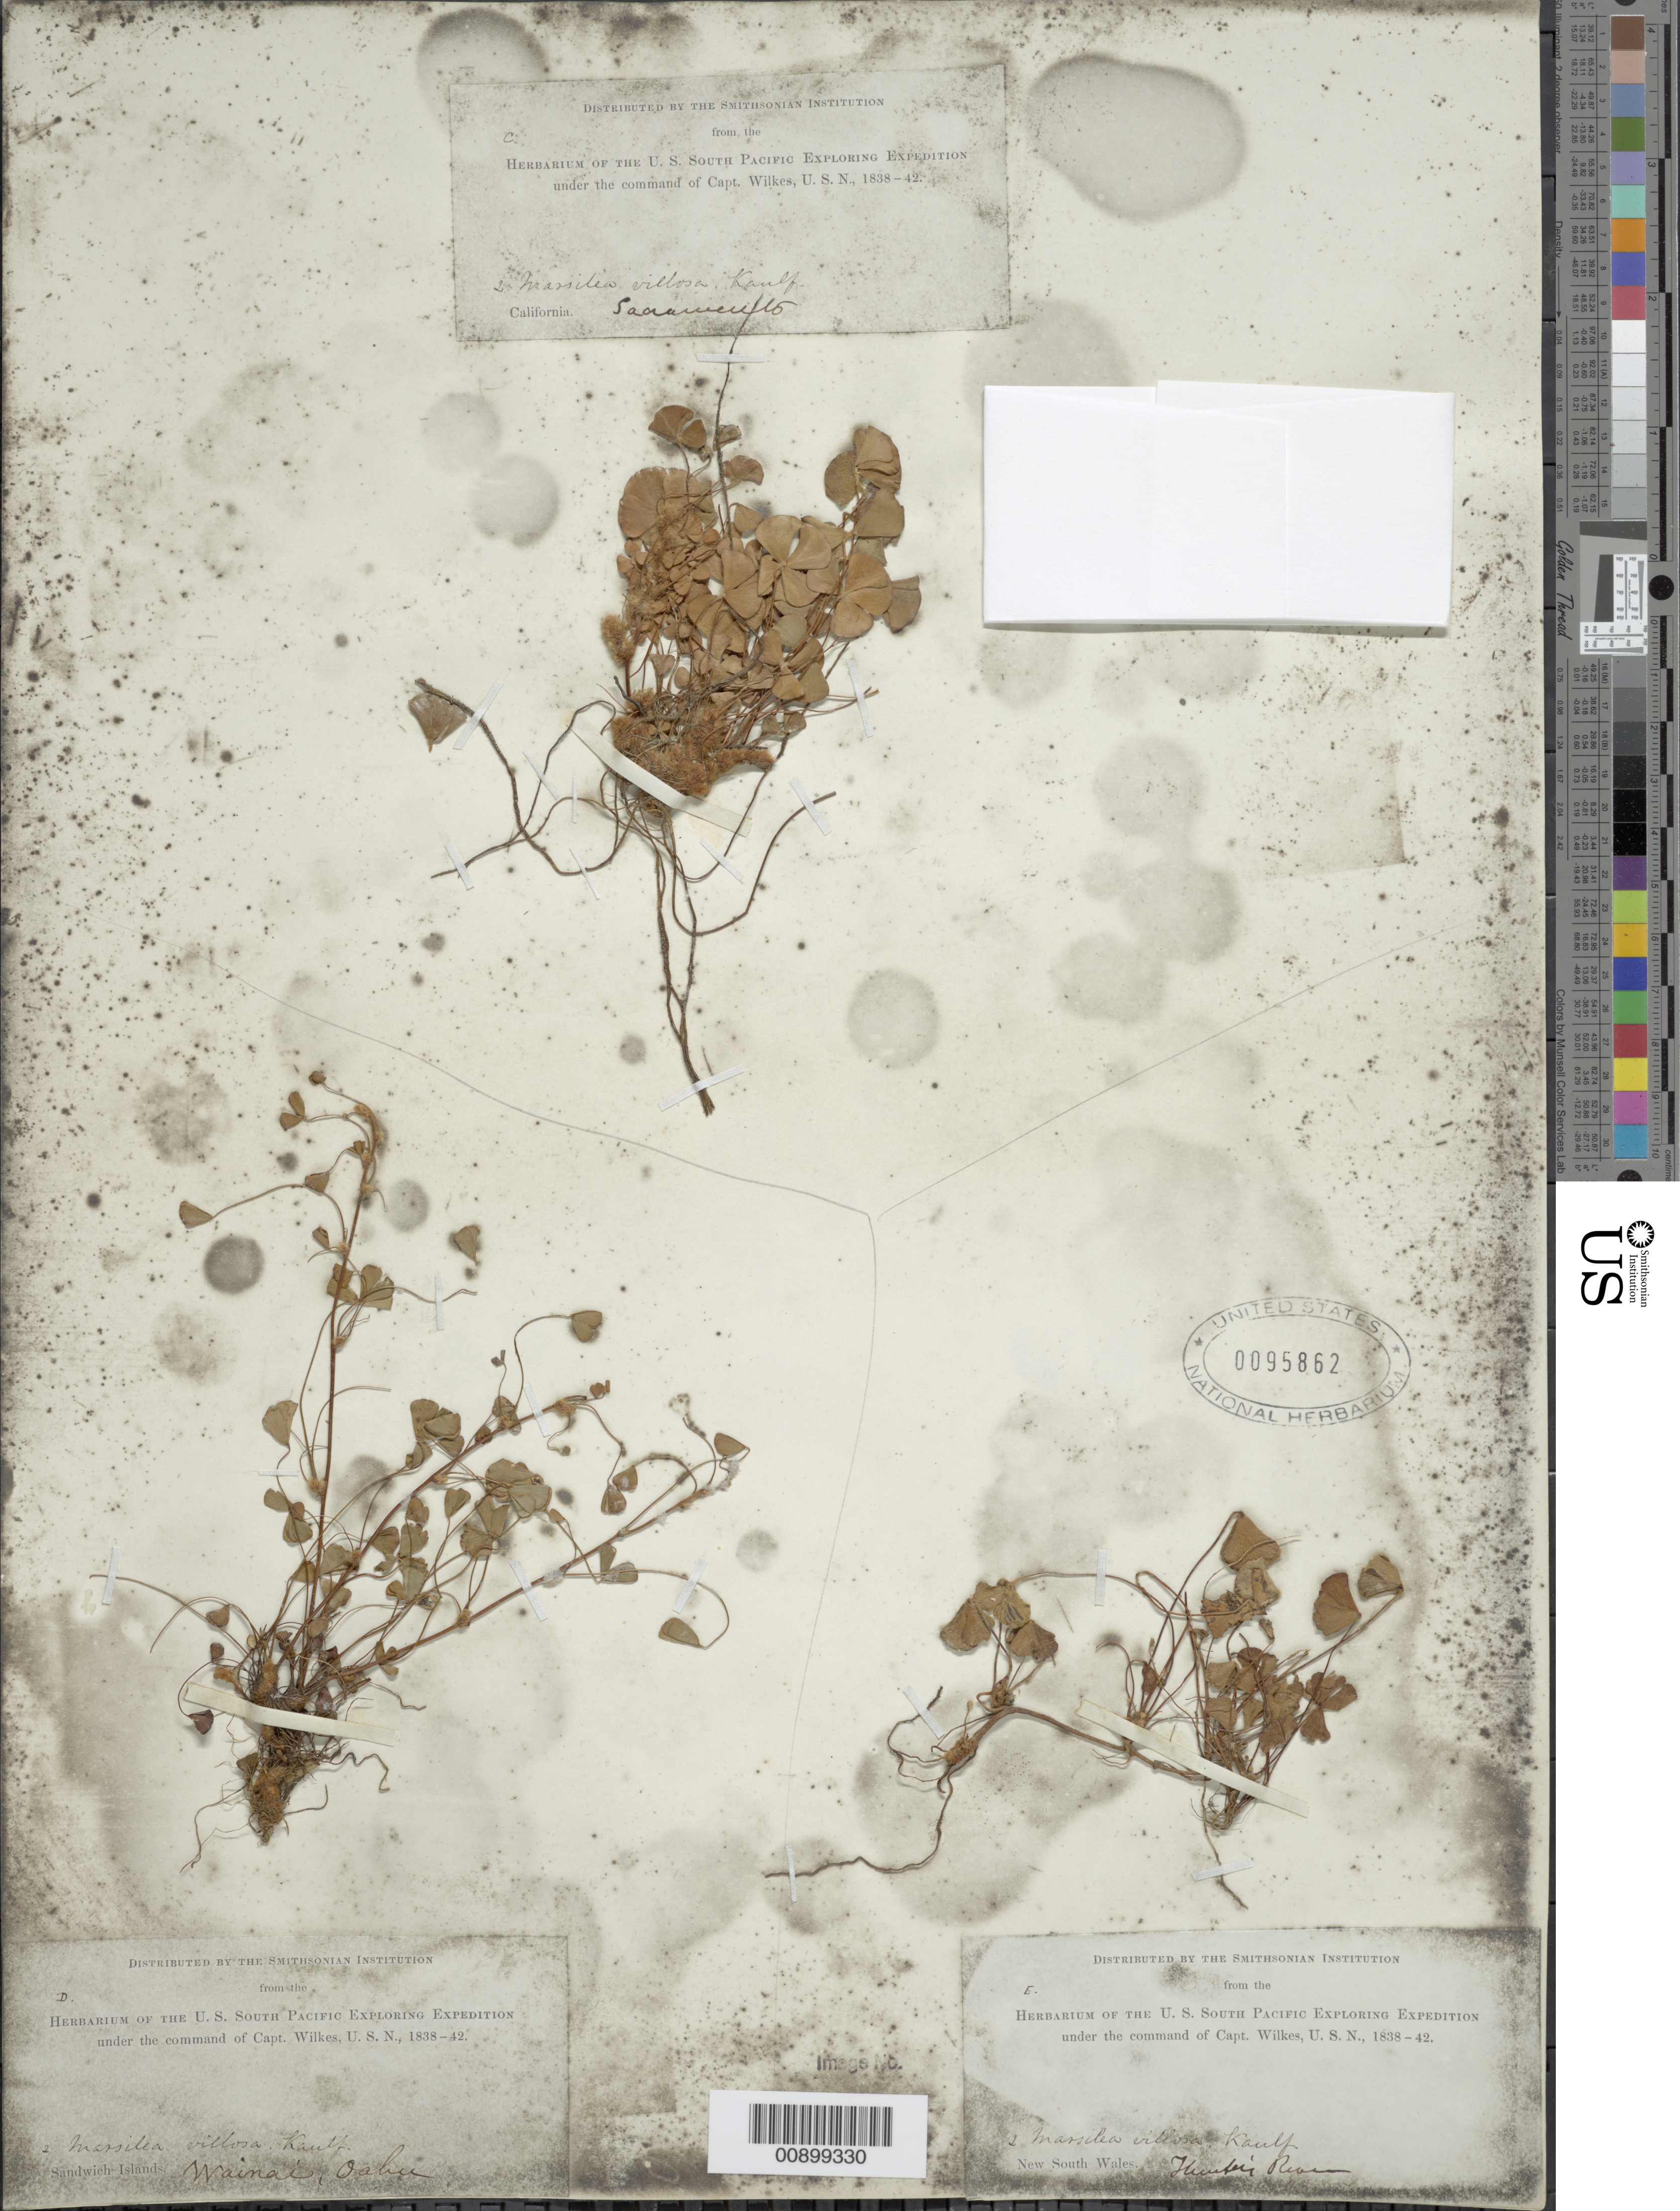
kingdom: Plantae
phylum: Tracheophyta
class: Polypodiopsida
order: Salviniales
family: Marsileaceae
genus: Marsilea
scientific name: Marsilea macra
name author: A. Braun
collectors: Wilkes Explor. Exped.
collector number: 2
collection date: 1838/1842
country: Australia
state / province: New South Wales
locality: New S. Wales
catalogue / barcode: US 95862